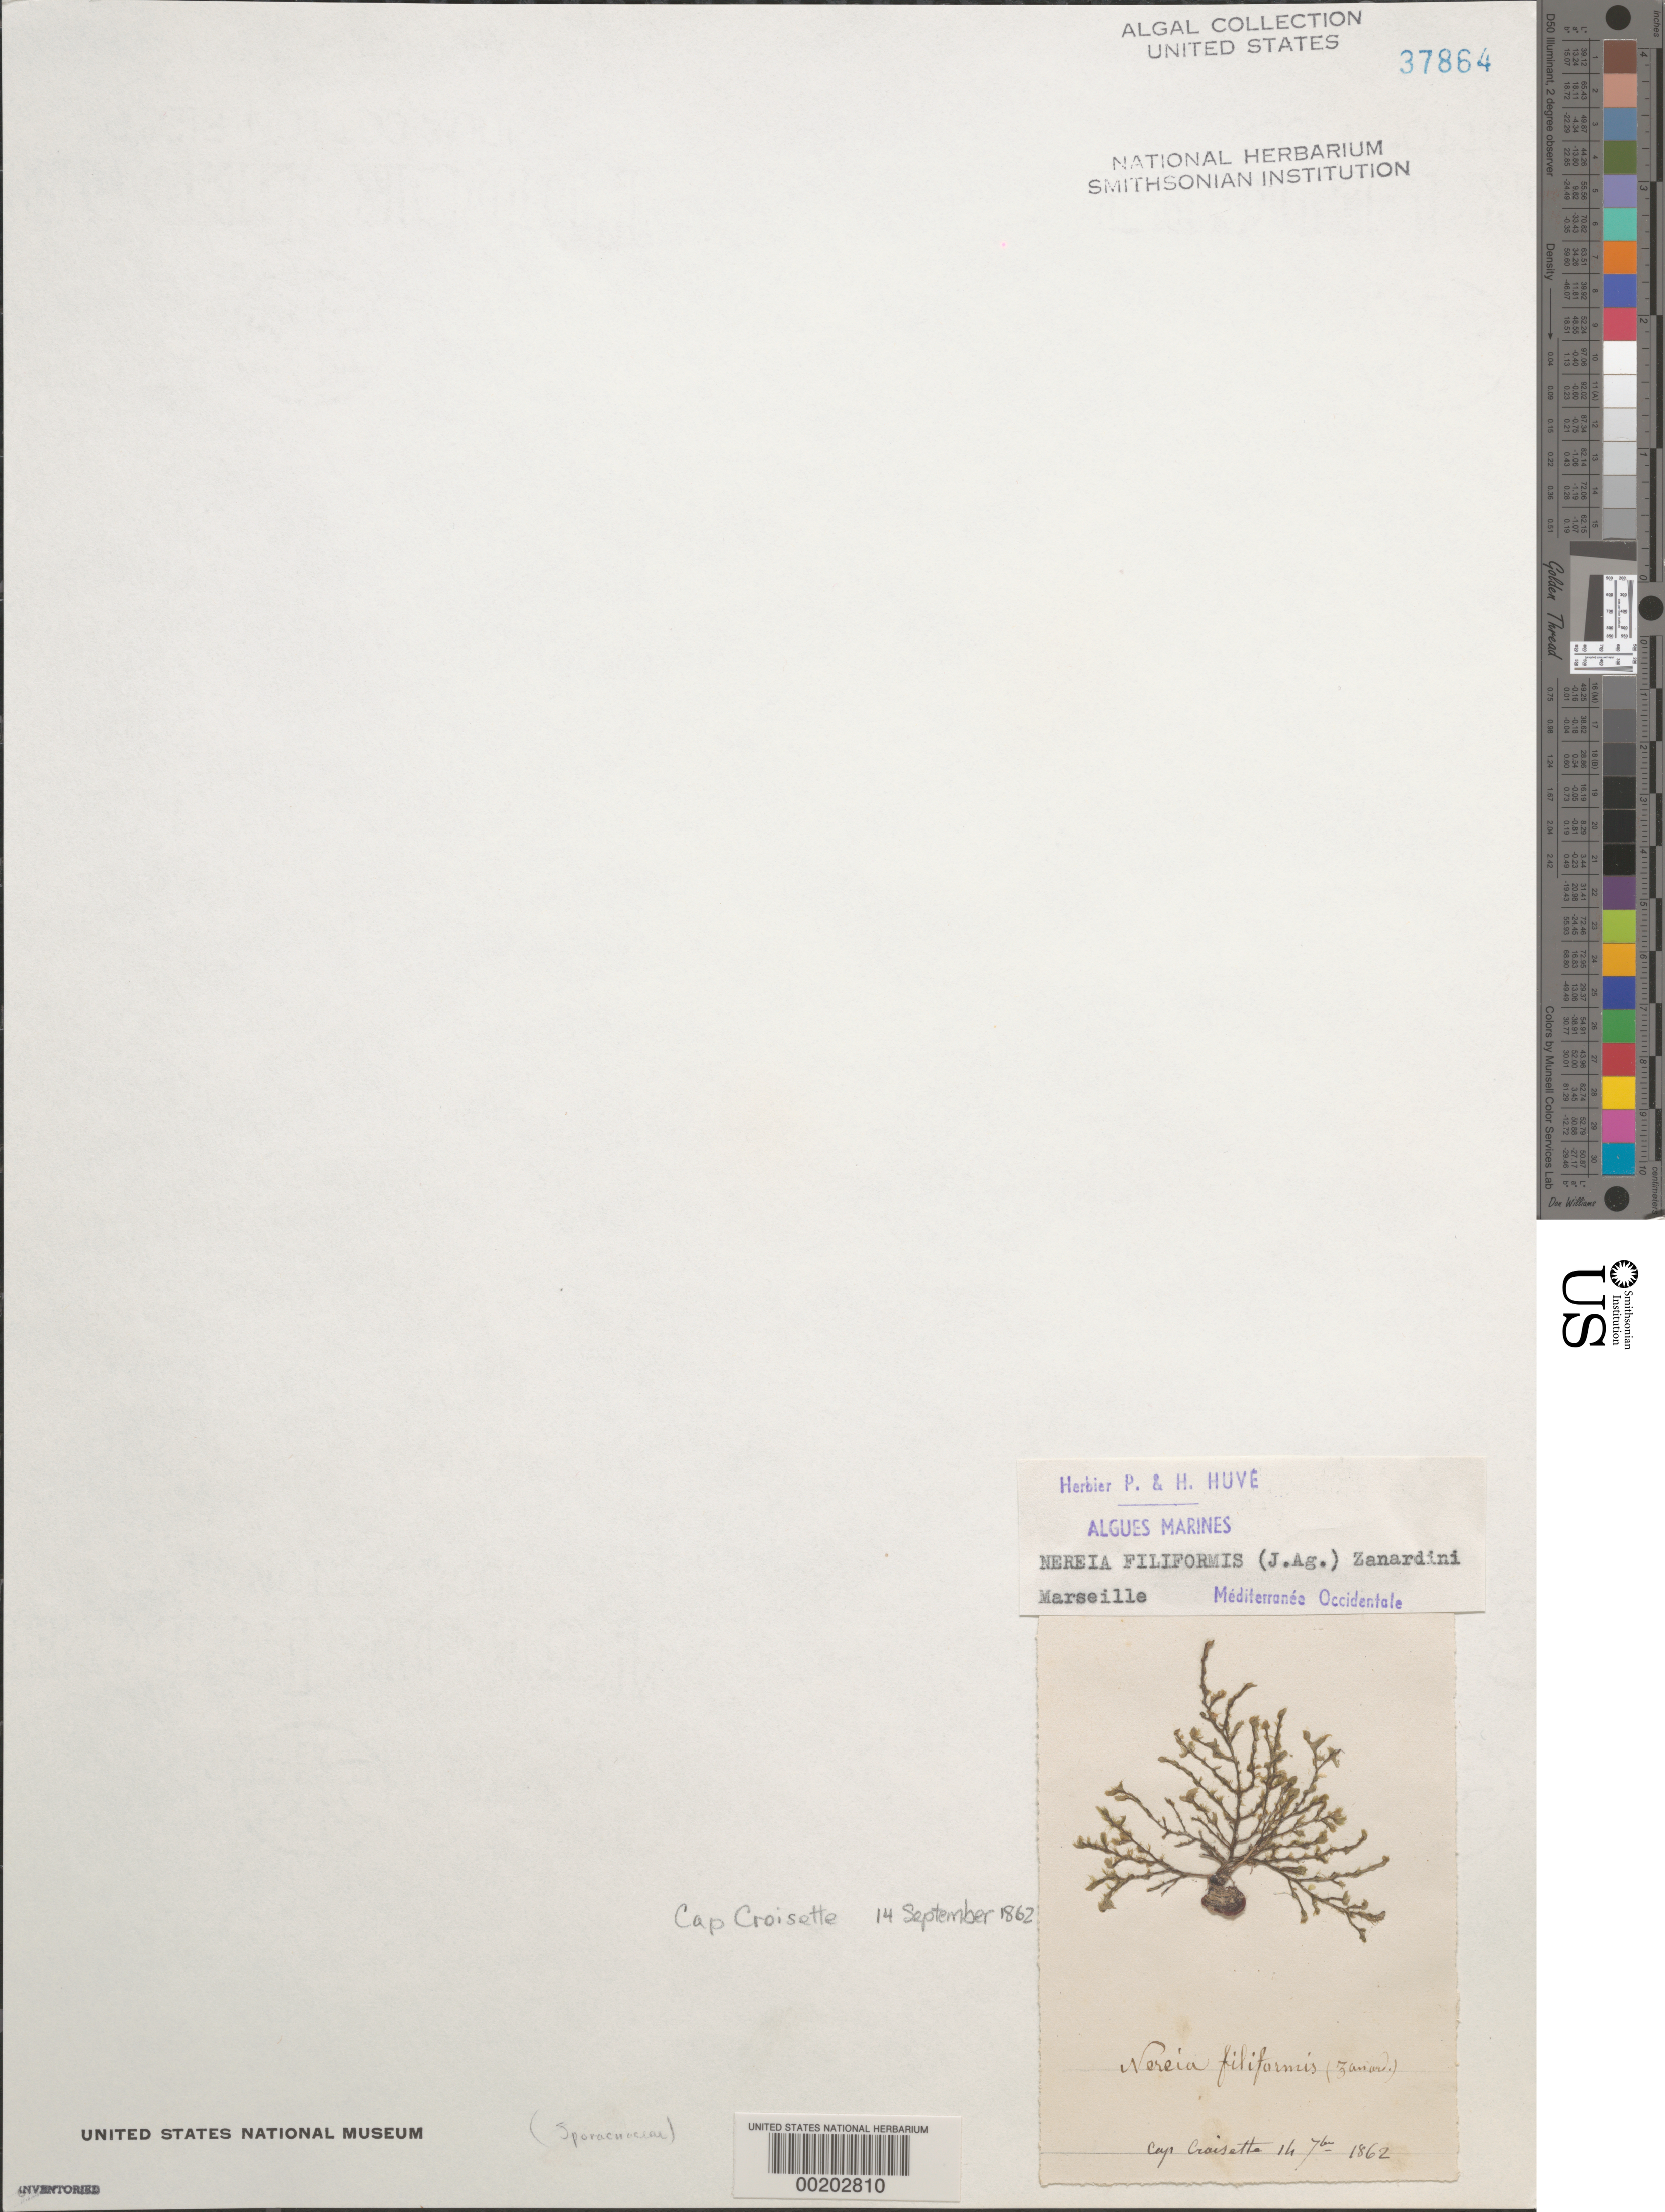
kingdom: Chromista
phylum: Ochrophyta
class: Phaeophyceae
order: Sporochnales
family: Sporochnaceae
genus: Nereia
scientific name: Nereia filiformis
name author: (J. Agardh) Zanardini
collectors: P. Huve & H. Huve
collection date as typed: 14 Sep 1862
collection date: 1862-09-14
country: France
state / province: Provence-Alpes-Côte d'Azur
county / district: Bouches-Du-Rhône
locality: Marseille, Cap Croisette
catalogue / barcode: US 37864